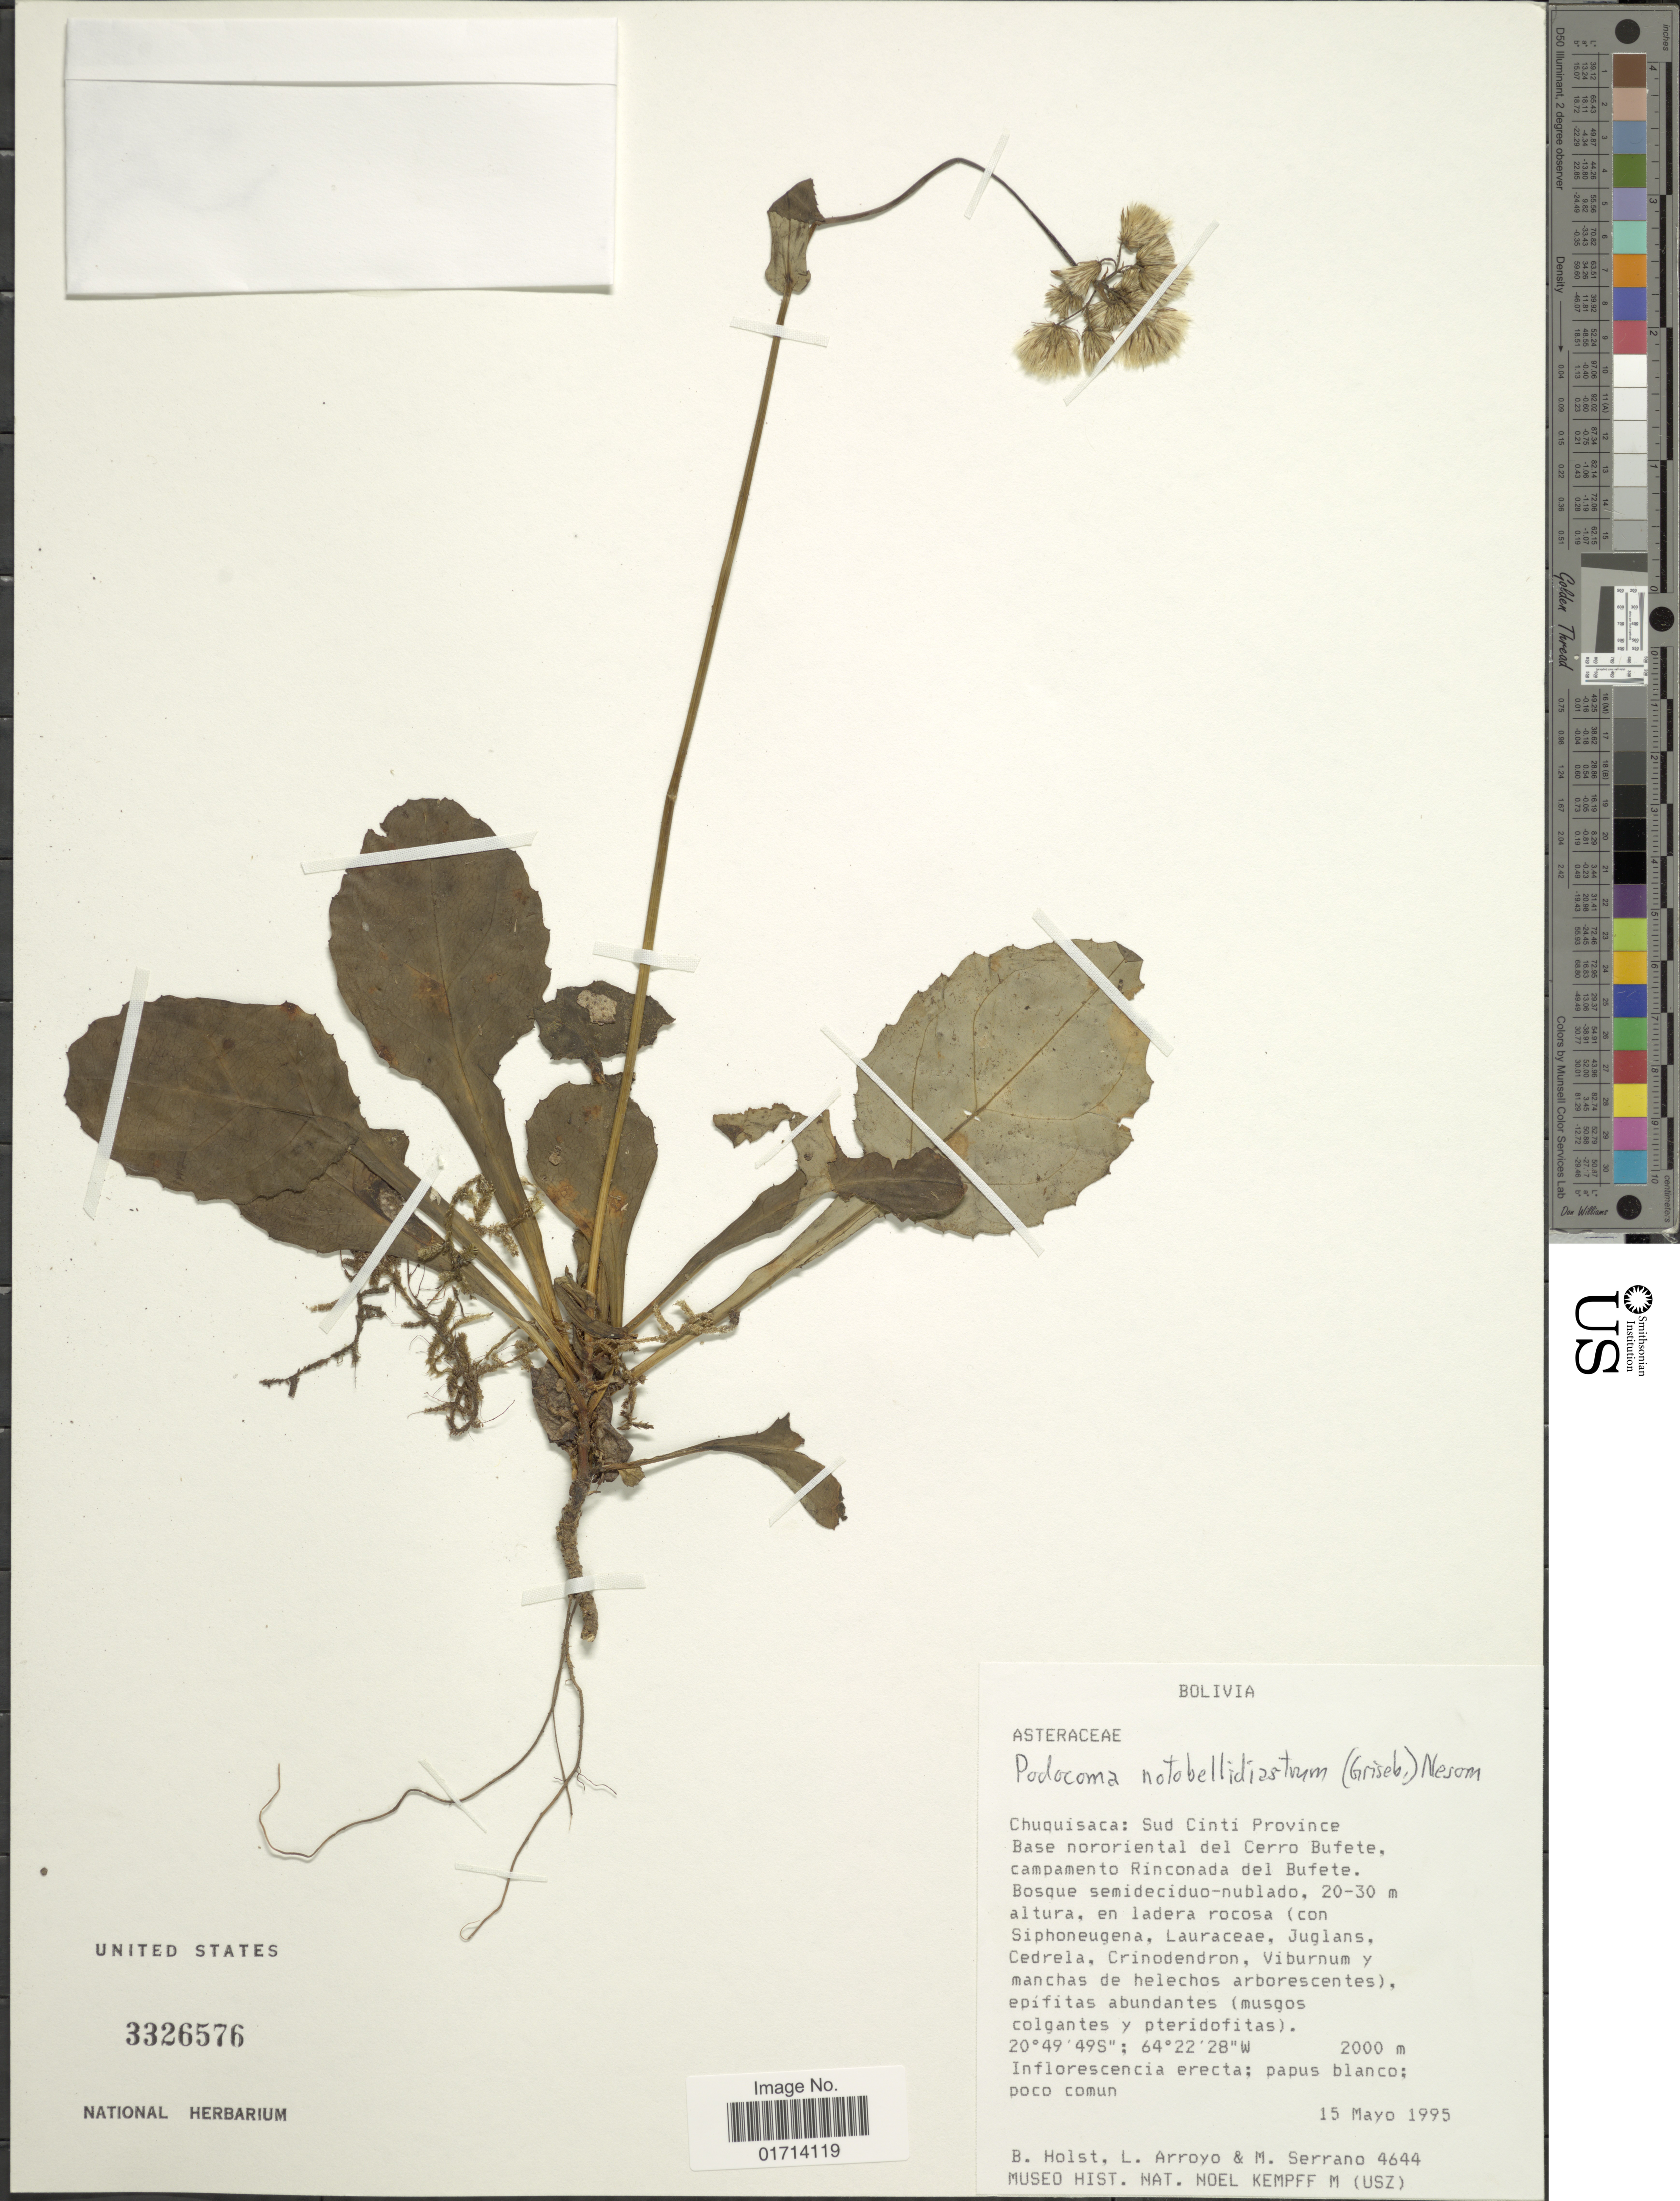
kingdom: Plantae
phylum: Tracheophyta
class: Magnoliopsida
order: Asterales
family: Asteraceae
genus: Podocoma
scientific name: Podocoma notobellidiastrum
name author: (Griseb.) G.L. Nesom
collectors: B. Holst, L. Arroyo & M. Serrano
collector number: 4644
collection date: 1995-05-15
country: Bolivia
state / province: Chuquisaca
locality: Sud Cinti Province Base nororiental del Cerro Bufete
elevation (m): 2000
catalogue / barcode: US 3326576